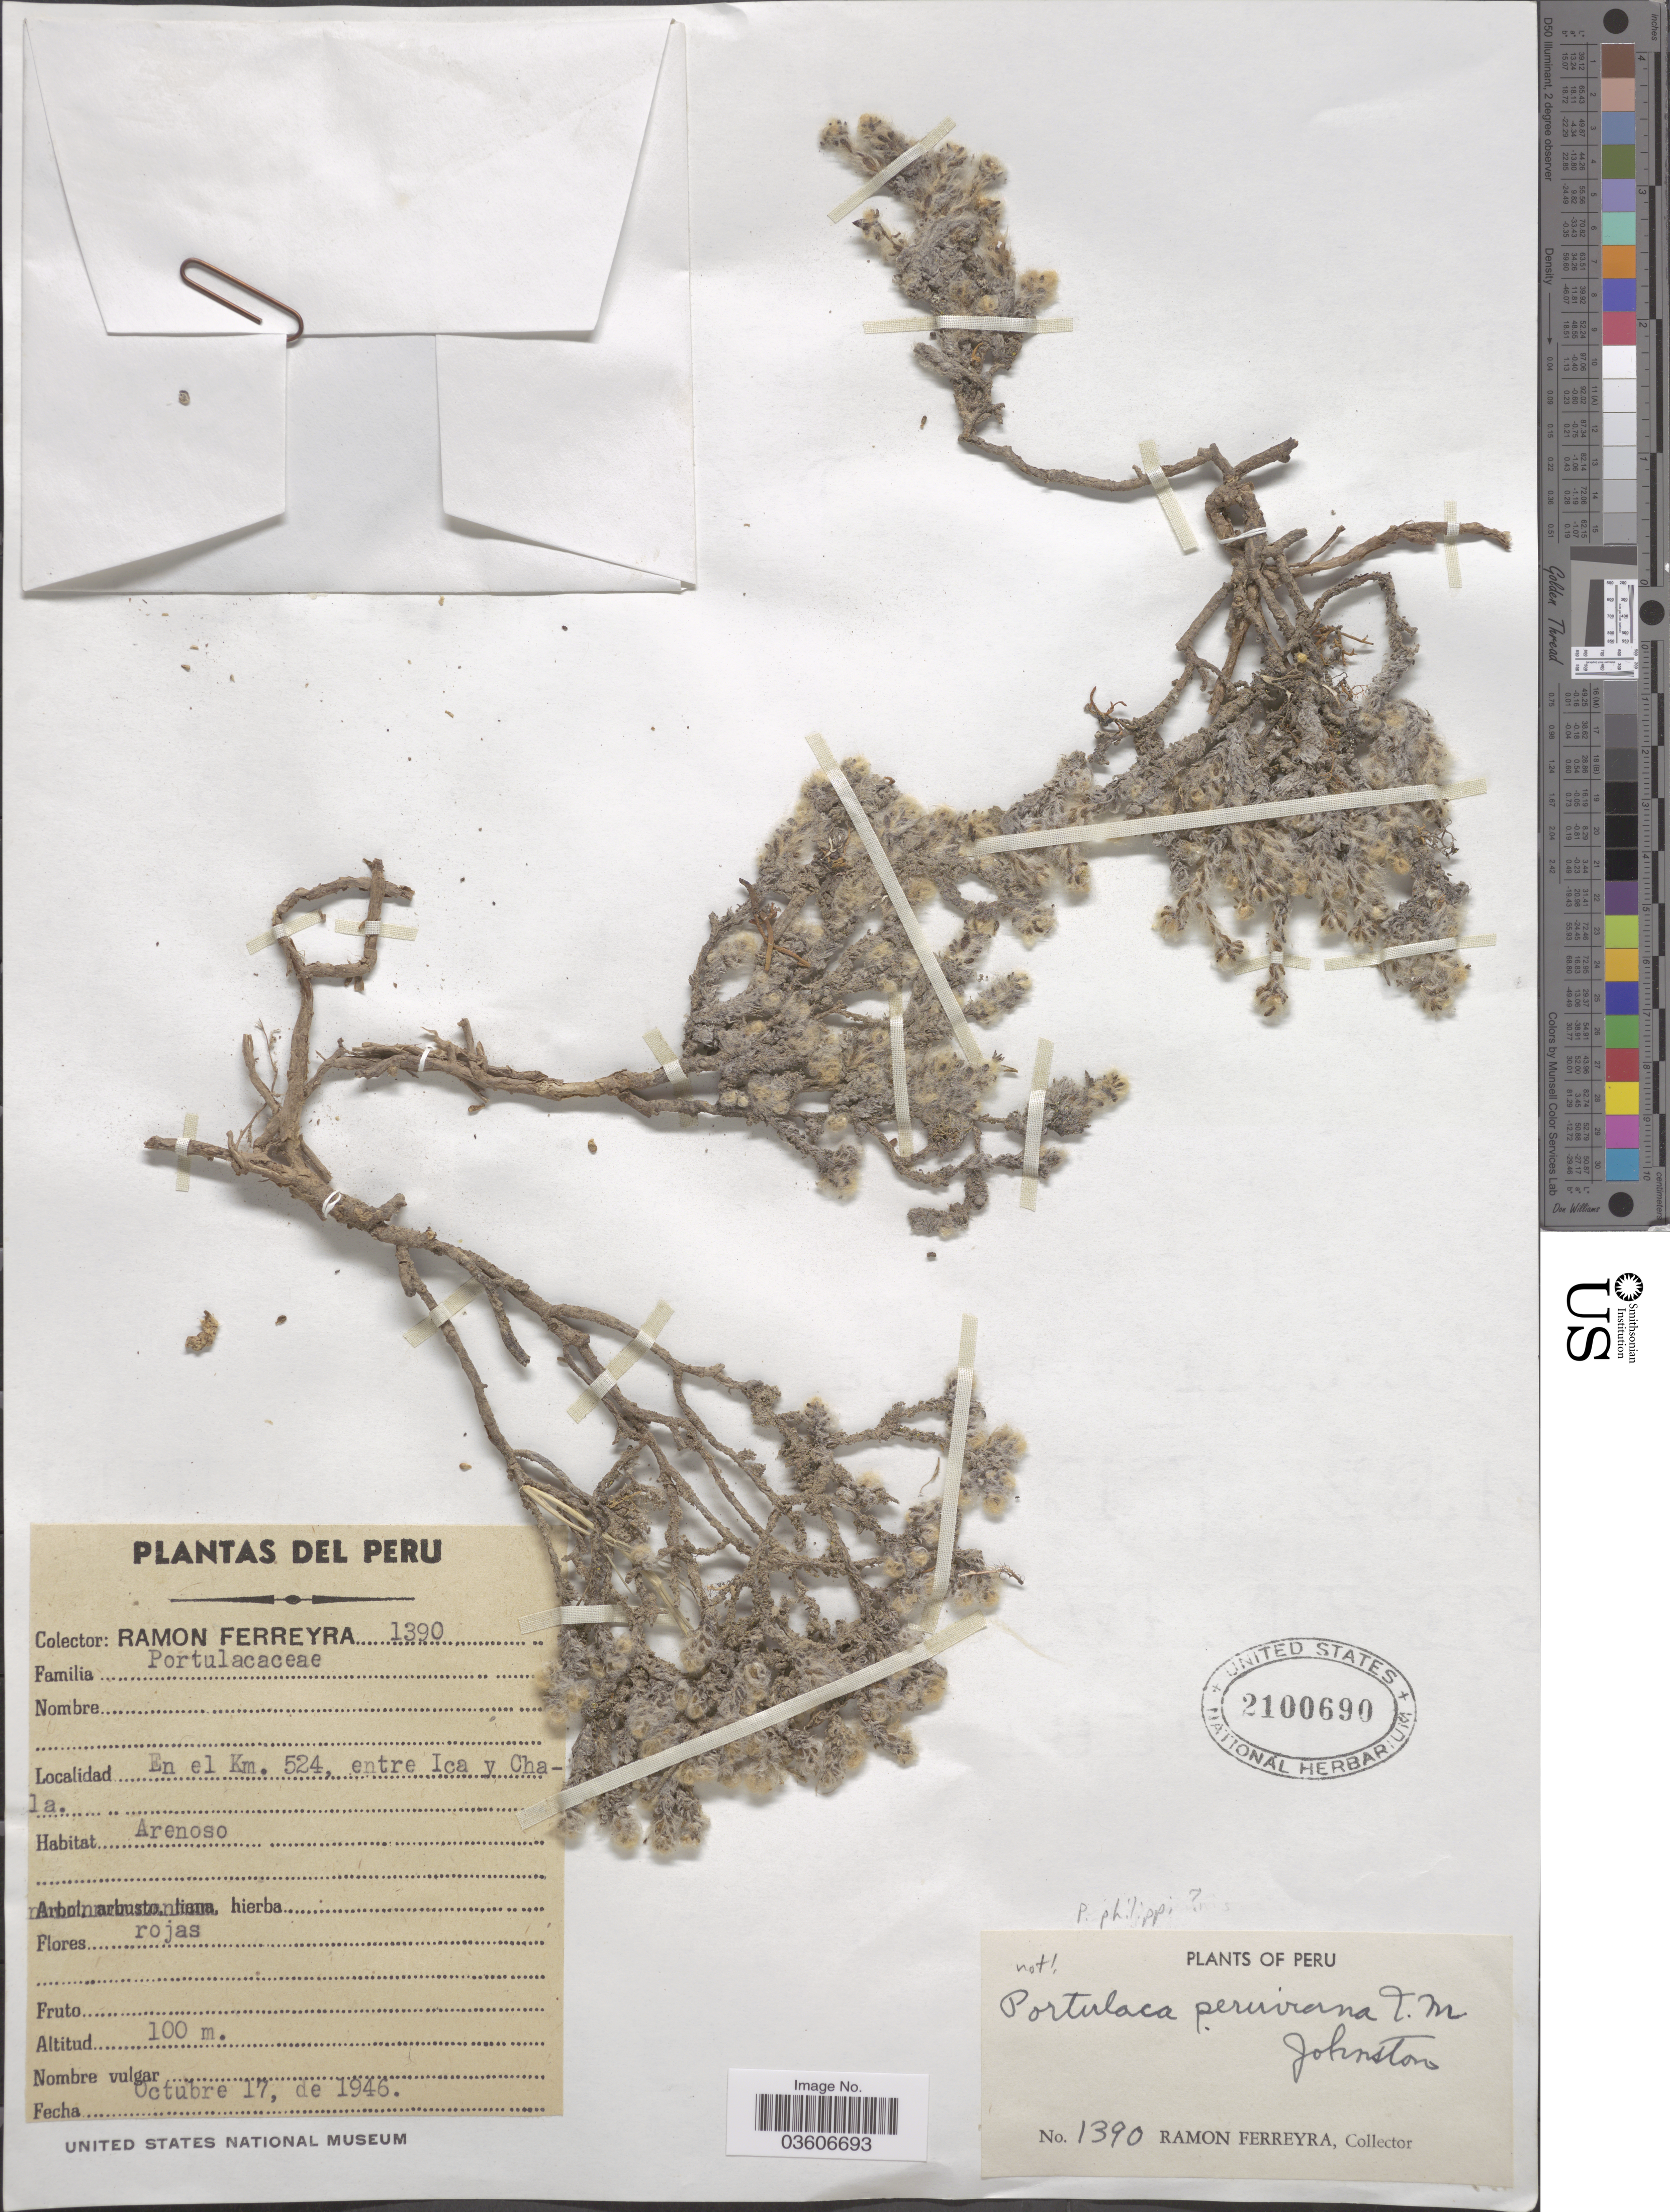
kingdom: Plantae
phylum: Tracheophyta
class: Magnoliopsida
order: Caryophyllales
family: Portulacaceae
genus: Portulaca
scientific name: Portulaca philippii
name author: I.M. Johnst.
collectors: R. A. Ferreyra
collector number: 1390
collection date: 1946-10-17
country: Peru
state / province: Ica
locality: En el Km. 524, entre Ica y Chala.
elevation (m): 100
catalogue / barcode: US 2100690